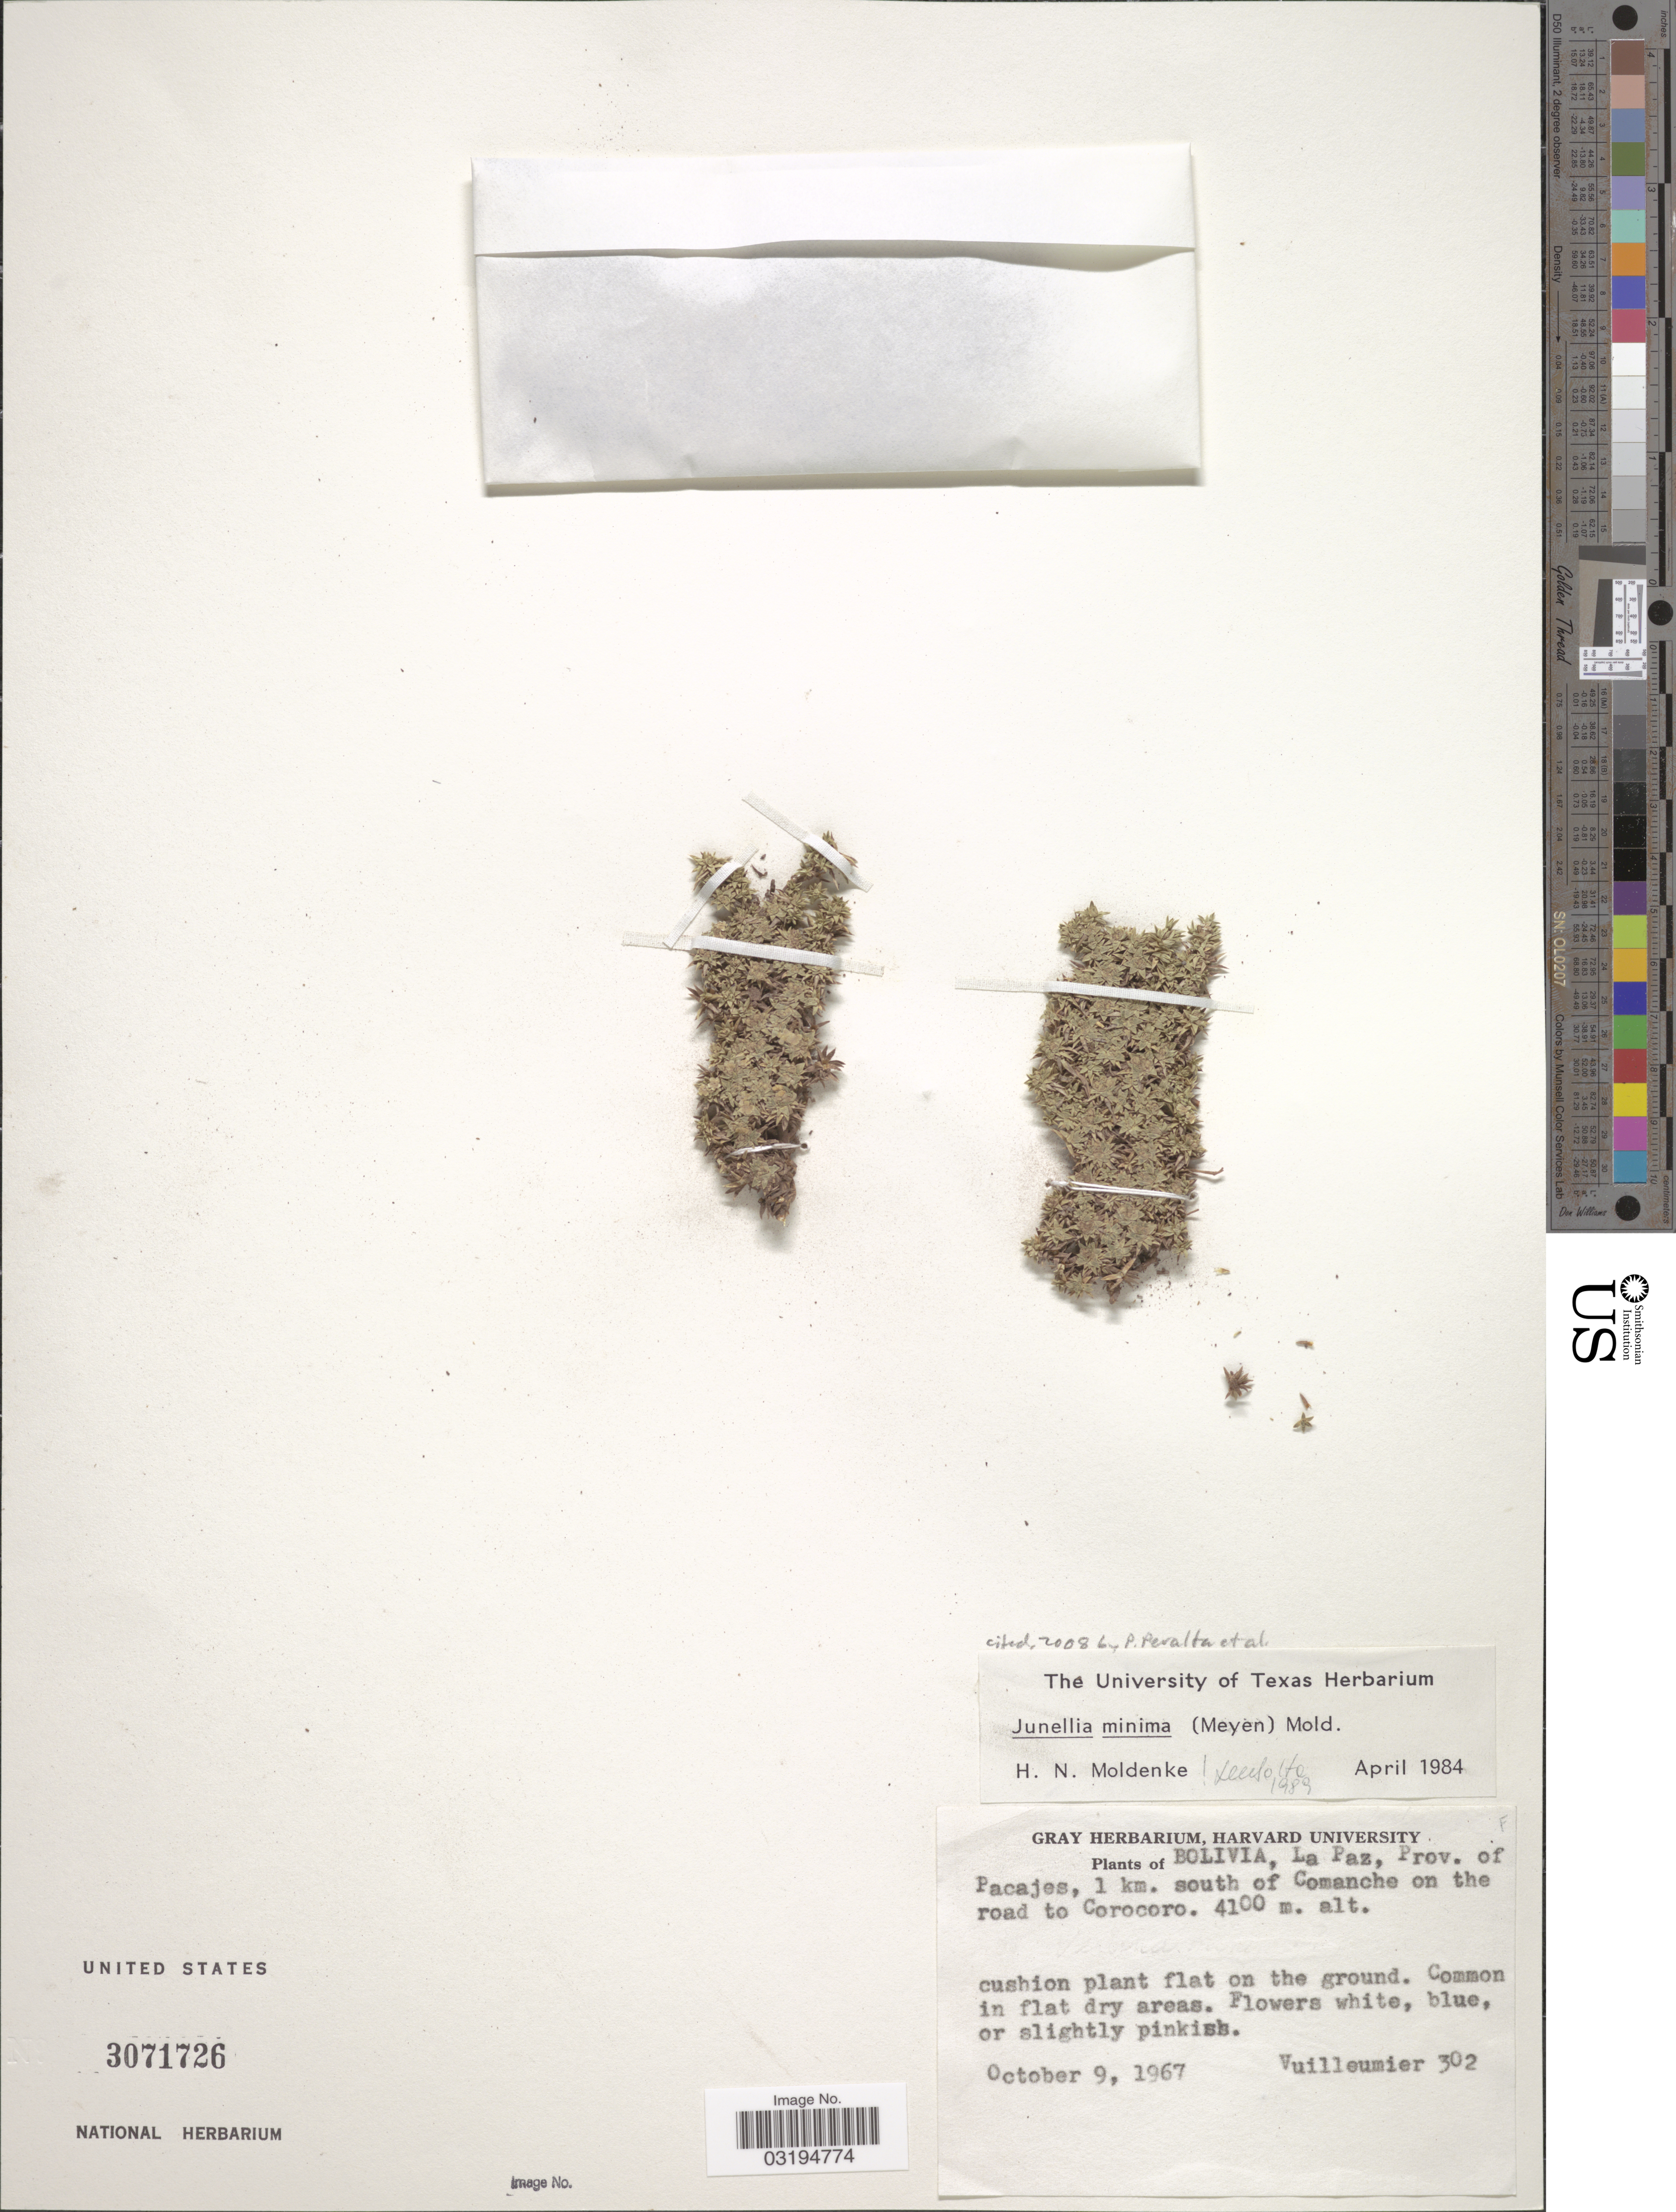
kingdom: Plantae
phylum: Tracheophyta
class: Magnoliopsida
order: Lamiales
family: Verbenaceae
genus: Junellia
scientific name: Junellia minima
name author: (Meyen) Moldenke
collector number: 302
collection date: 1967-10-09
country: Bolivia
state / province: La Paz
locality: Prov. of Pacajes, 1 km. south of Comanche on the road to Corocoro.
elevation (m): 4100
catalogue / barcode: US 3071726